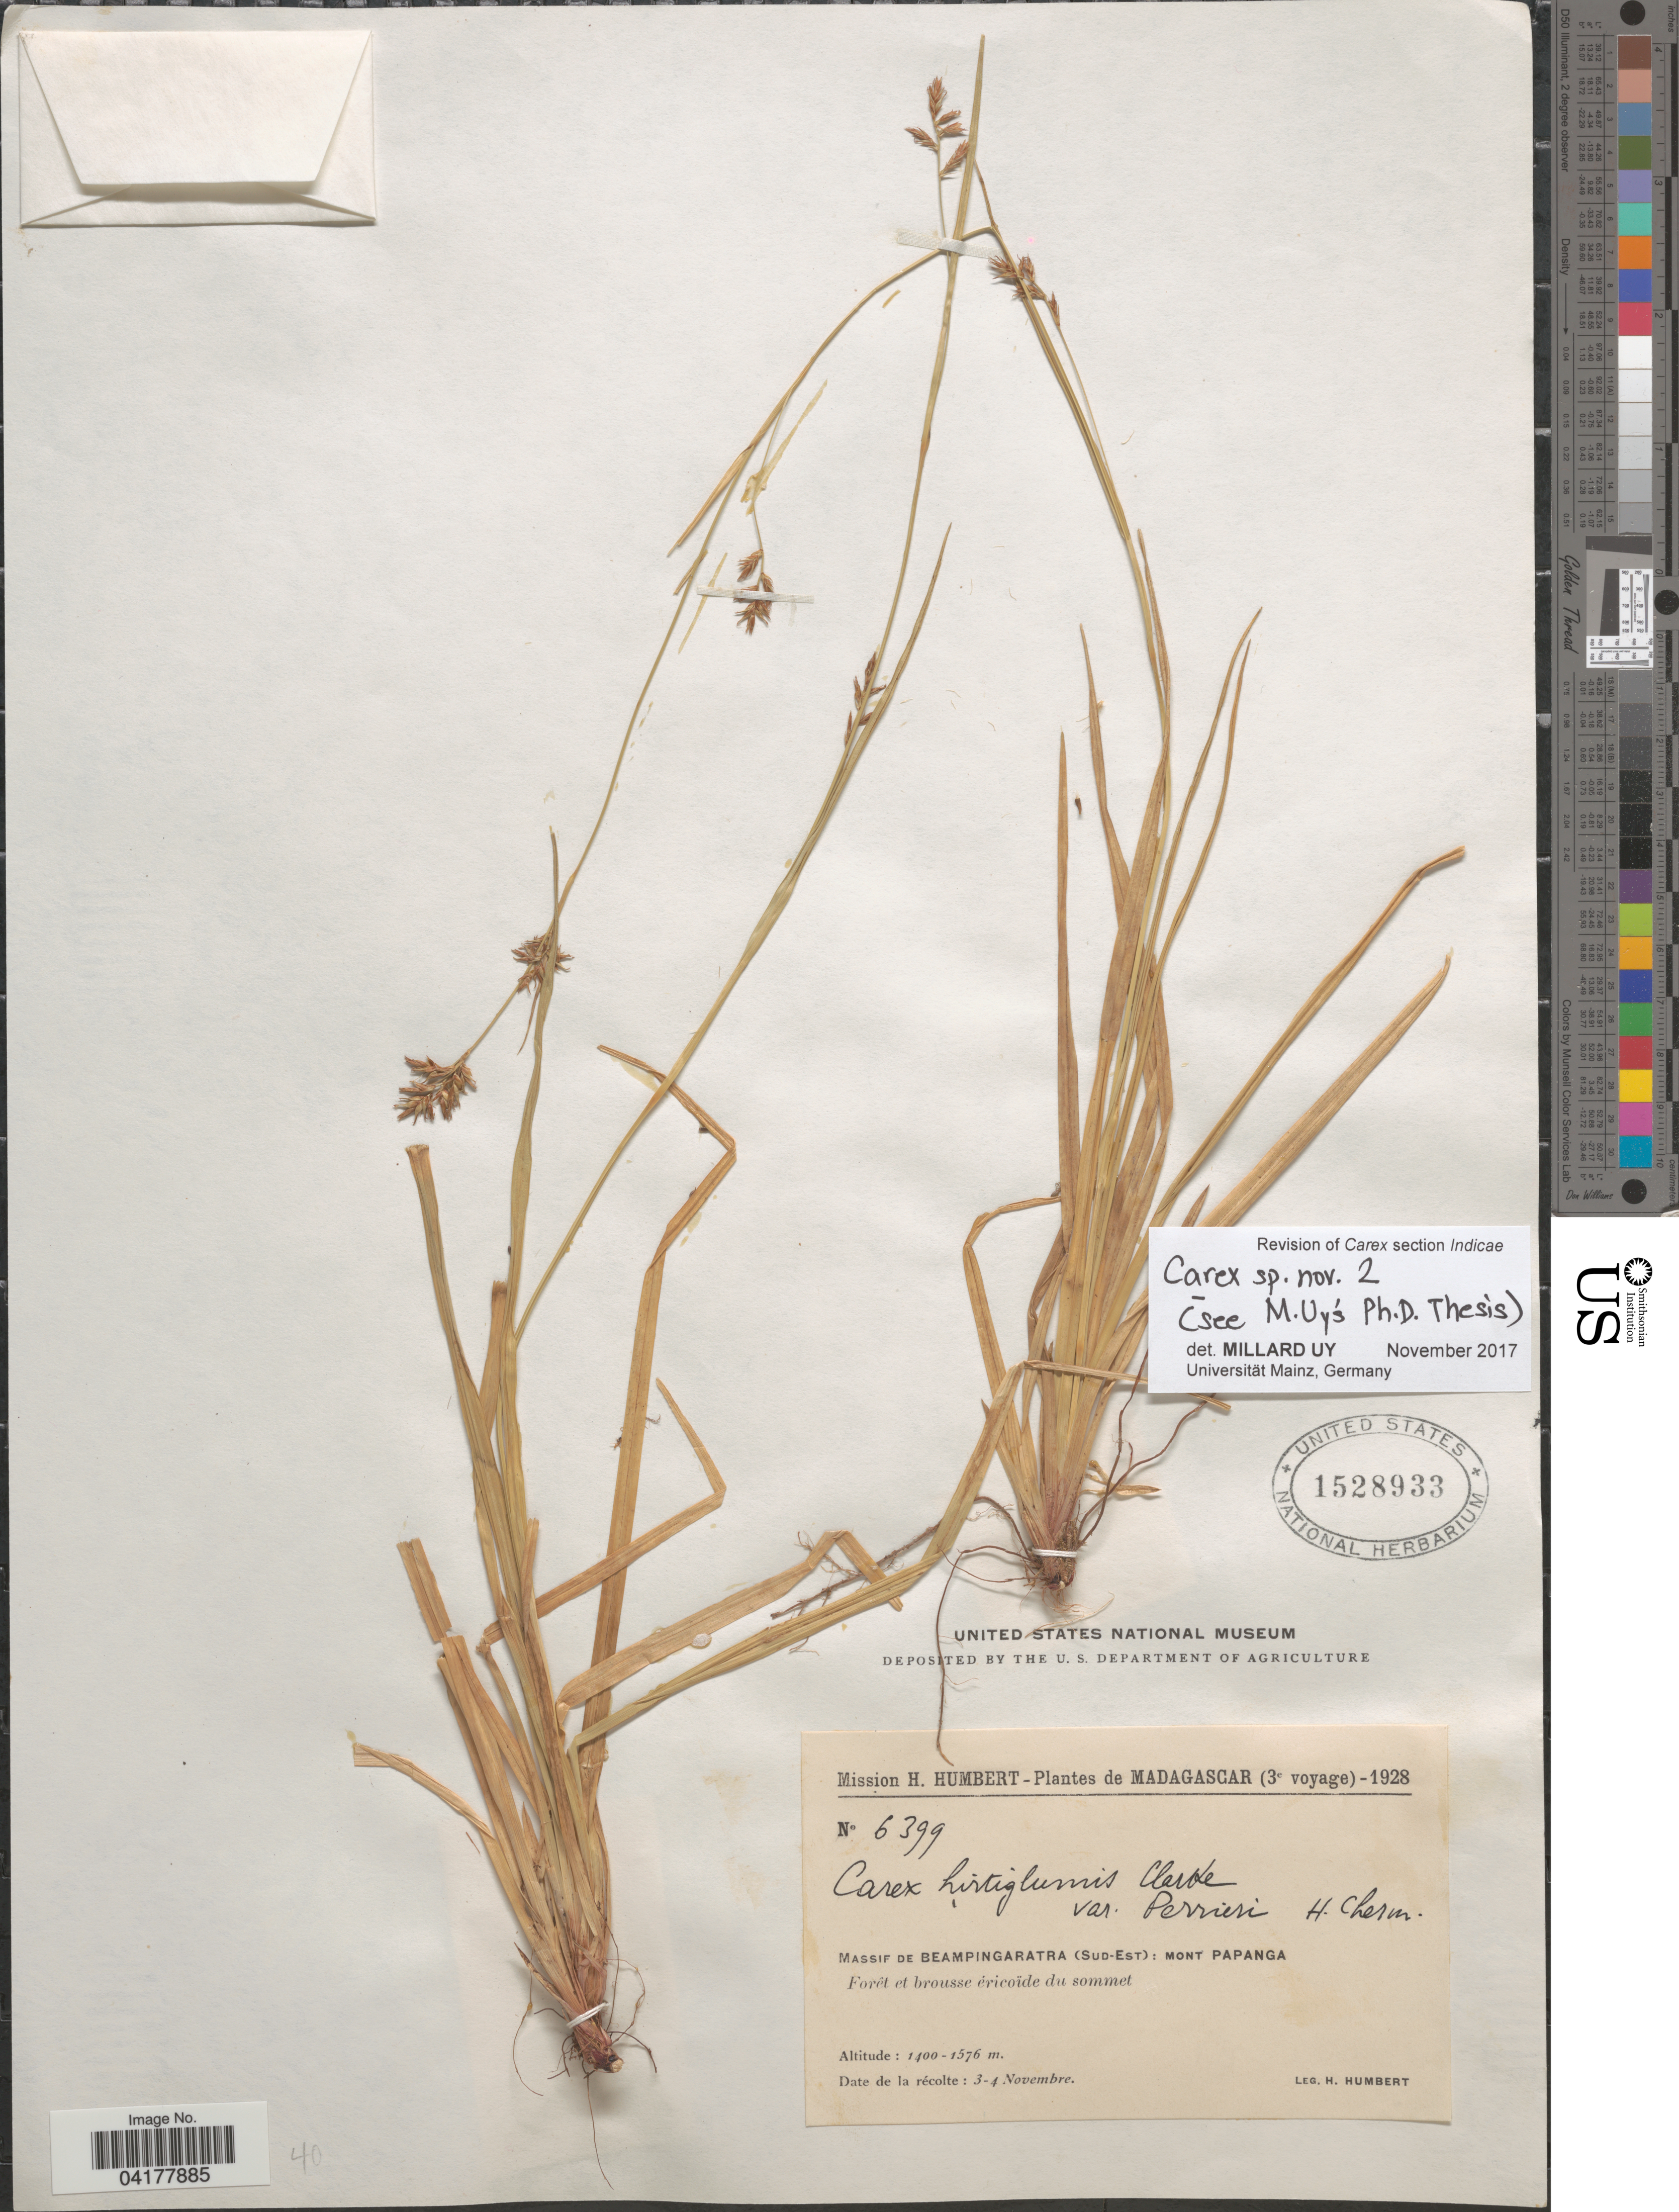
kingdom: Plantae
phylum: Tracheophyta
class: Liliopsida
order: Poales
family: Cyperaceae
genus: Carex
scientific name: Carex sp.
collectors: H. Humbert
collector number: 6399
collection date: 1928-11-03/1928-11-04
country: Madagascar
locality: (3e voyage) - 1928. Massif de Beampingaratra (Sud-Est) : mont Papanga.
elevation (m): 1400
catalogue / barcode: US 1528933